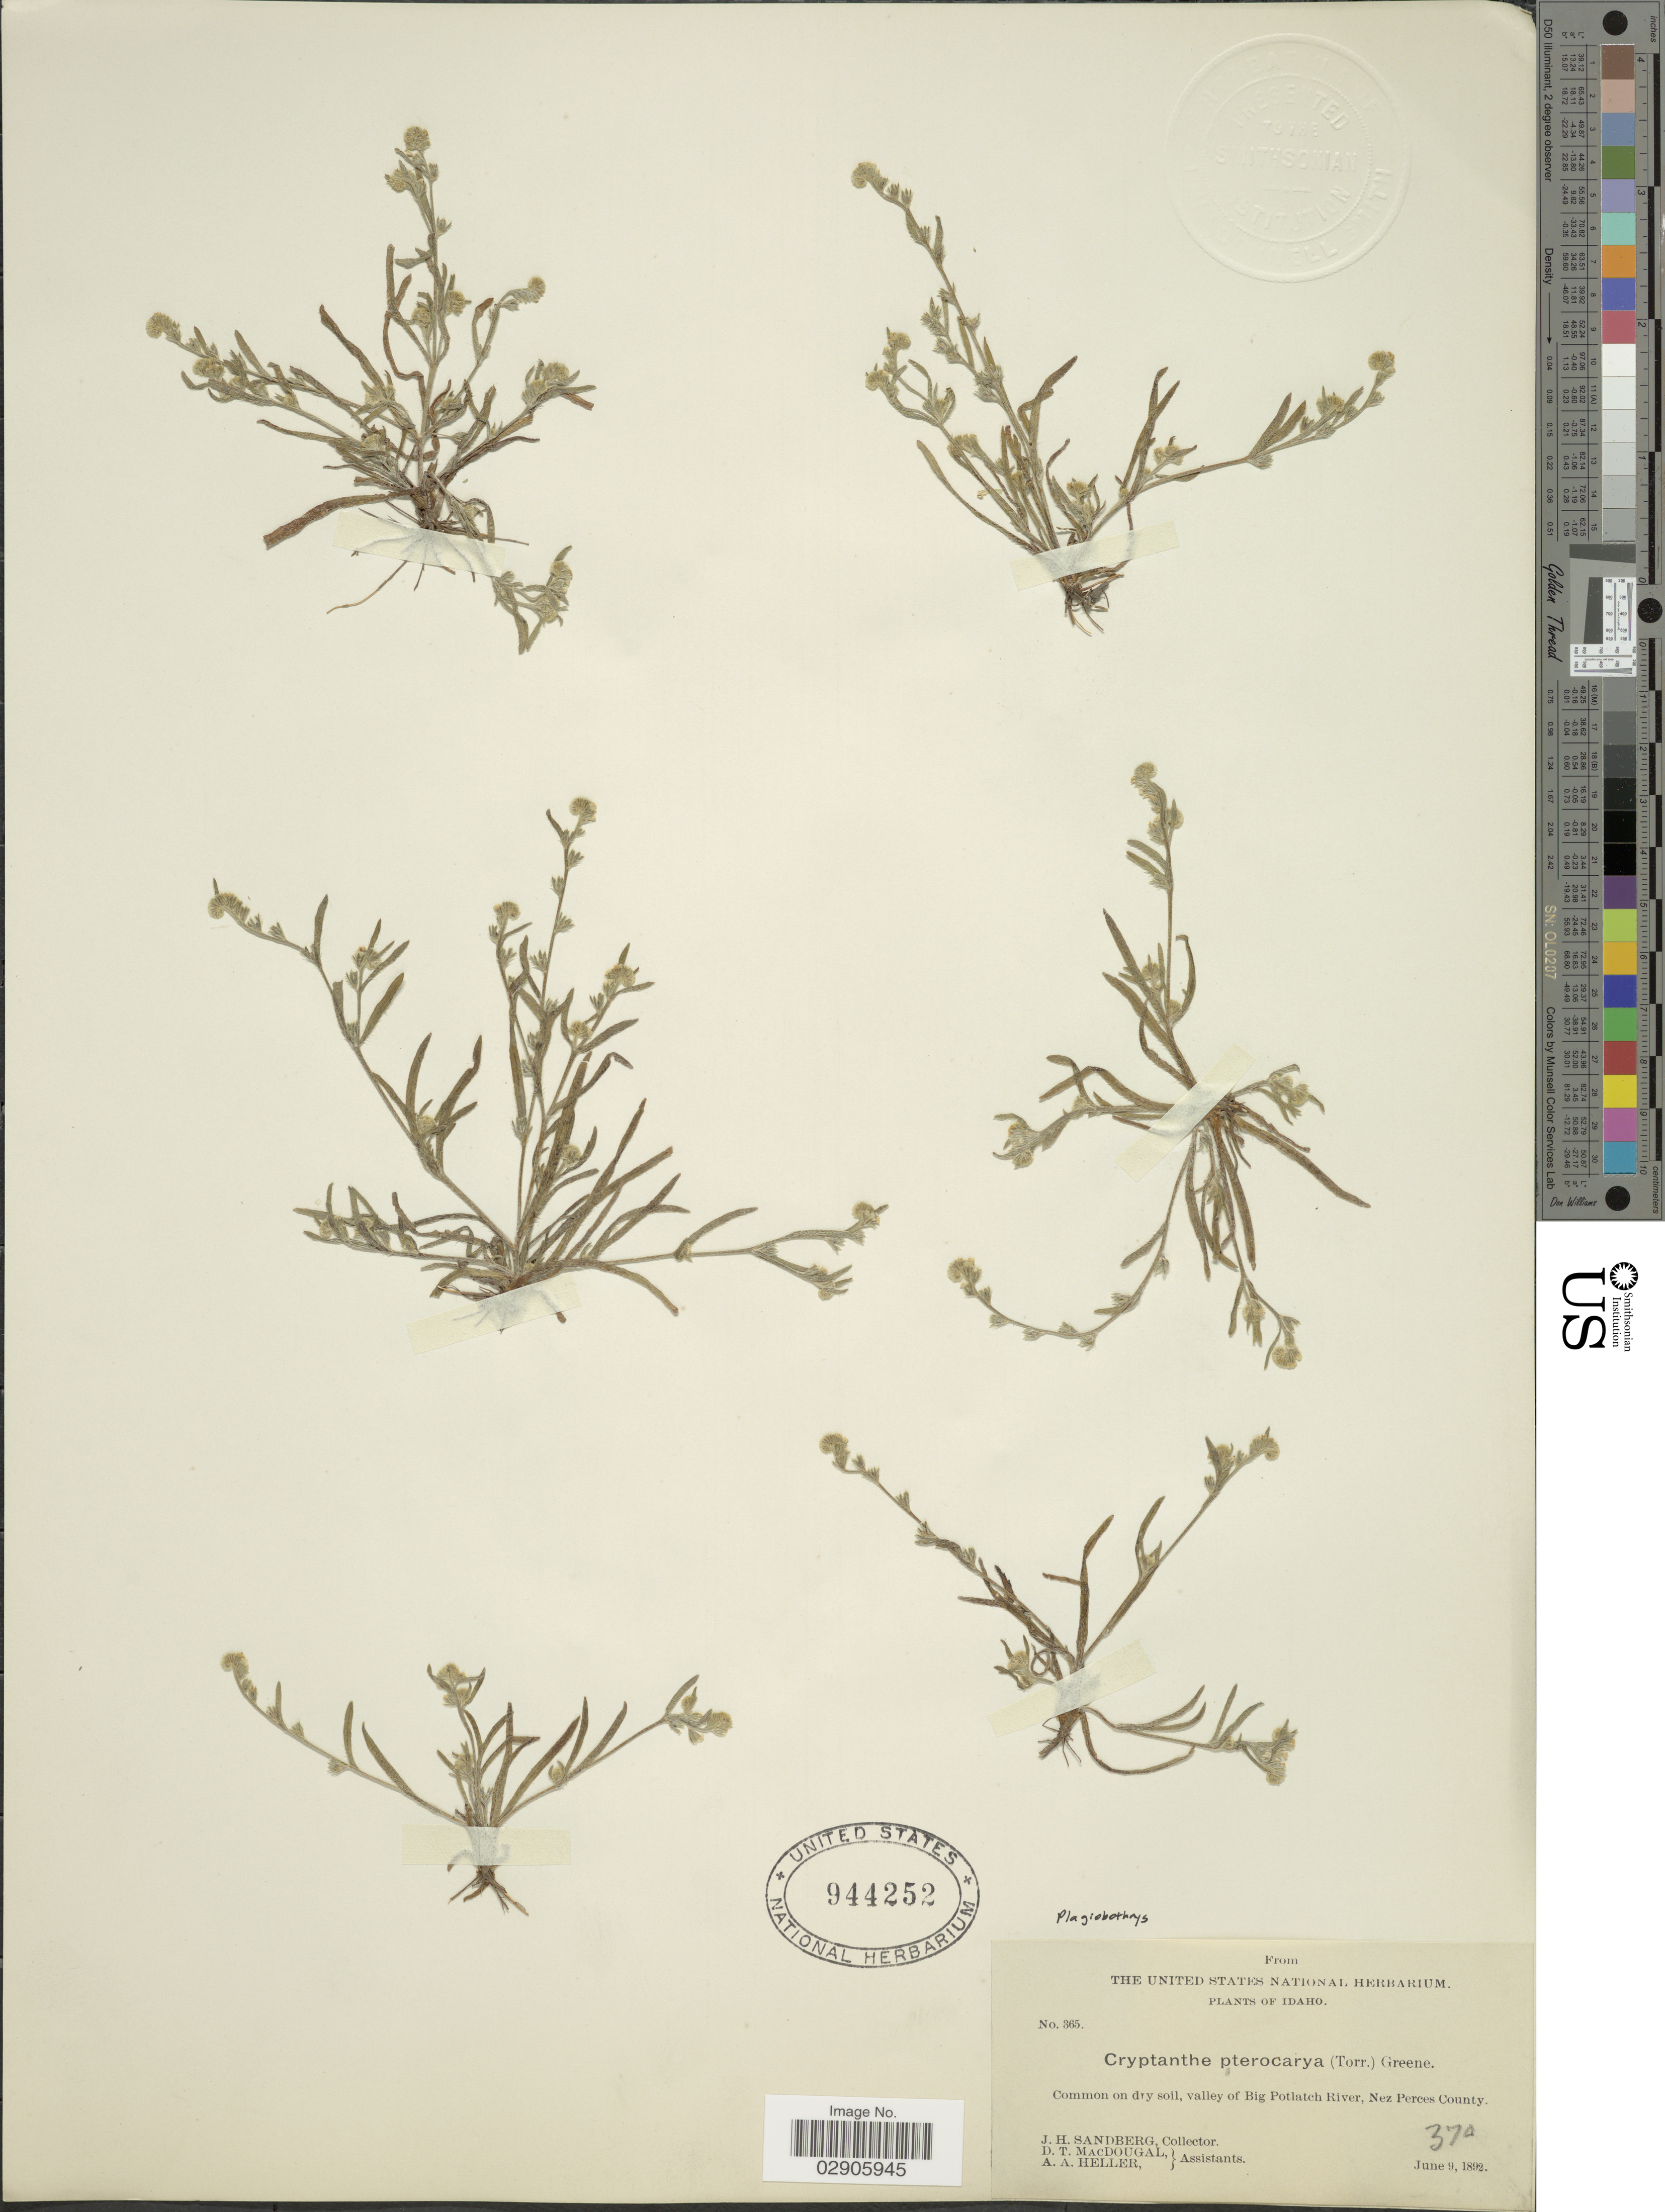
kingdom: Plantae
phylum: Tracheophyta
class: Magnoliopsida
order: Boraginales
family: Boraginaceae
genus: Plagiobothrys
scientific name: Plagiobothrys scouleri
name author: I.M. Johnst.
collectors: J. H. Sandberg, D. T. MacDougal & A. A. Heller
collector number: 365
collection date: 1892-06-09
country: United States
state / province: Idaho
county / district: Nez Perce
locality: Common on dry soil, valley of Big Potlatch River, Nez Perces County.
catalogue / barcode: US 944252